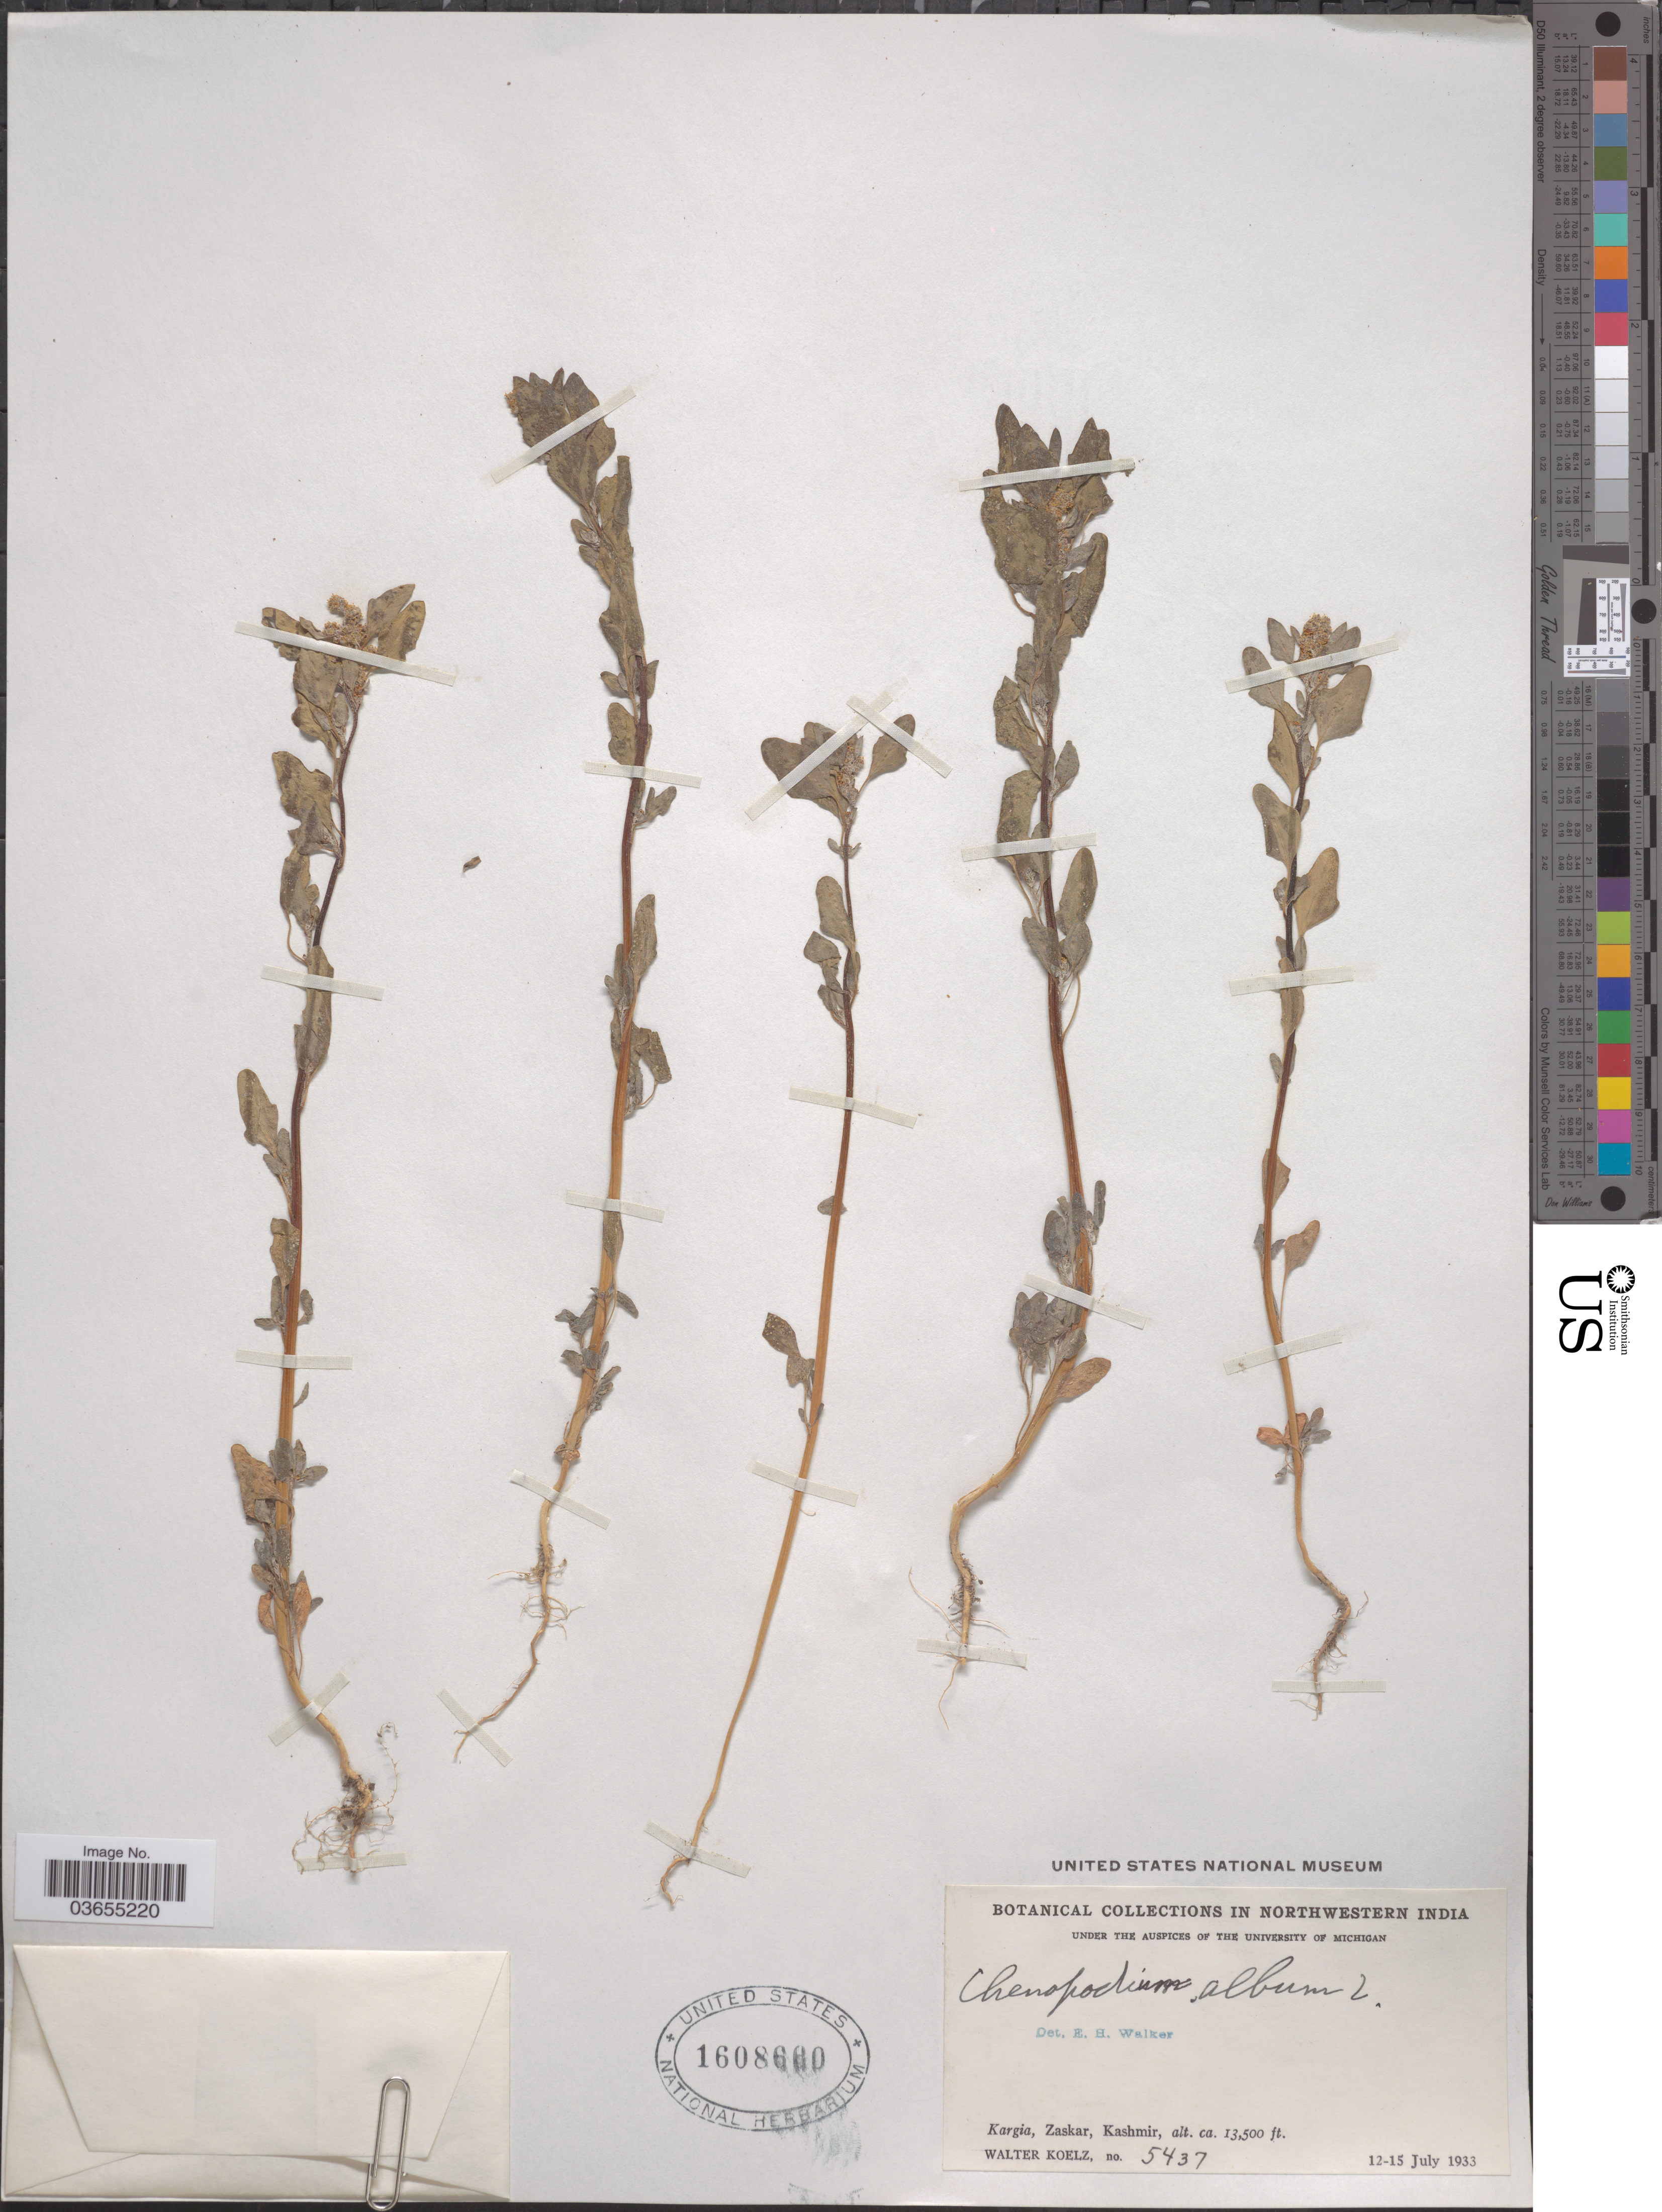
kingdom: Plantae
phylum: Tracheophyta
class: Magnoliopsida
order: Caryophyllales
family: Amaranthaceae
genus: Chenopodium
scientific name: Chenopodium album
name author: L.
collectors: W. N. Koelz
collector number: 5437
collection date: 1933-07-12/1933-07-15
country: India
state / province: Jammu and Kashmir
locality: Northwestern India. Kargia, Zaskar, Kashmir.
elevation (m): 4115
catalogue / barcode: US 1608660